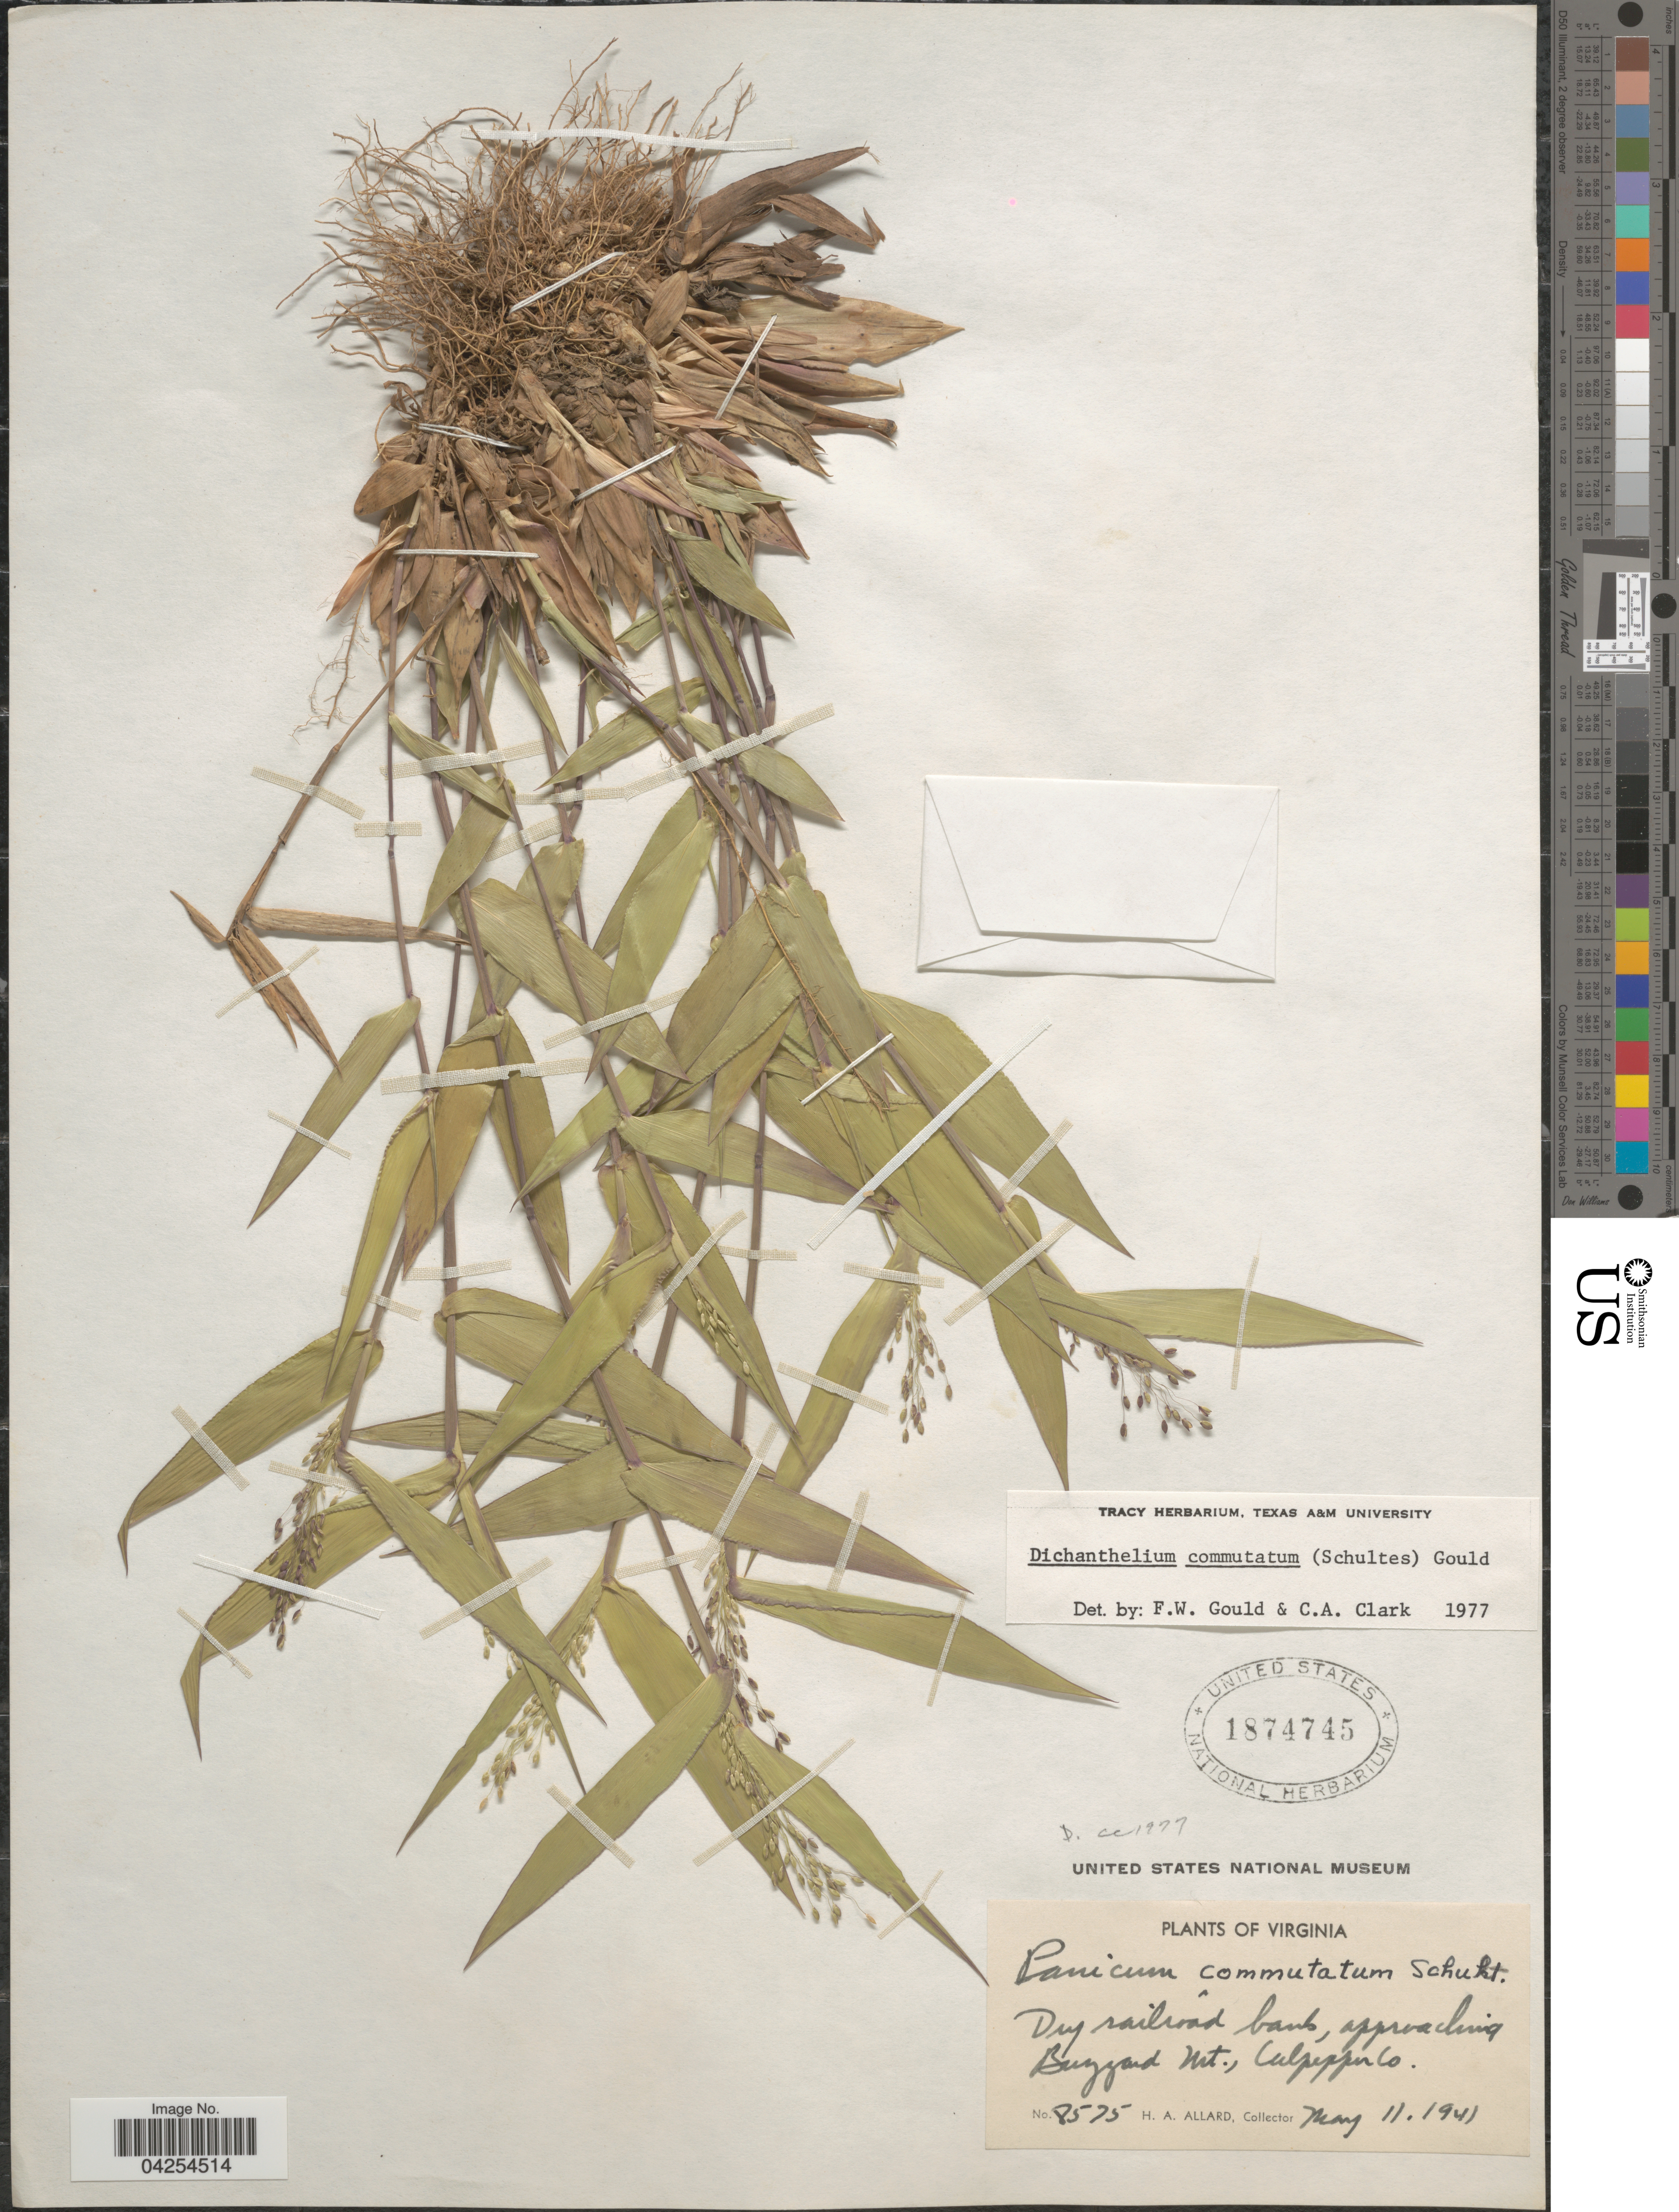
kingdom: Plantae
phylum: Tracheophyta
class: Liliopsida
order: Poales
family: Poaceae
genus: Dichanthelium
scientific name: Dichanthelium commutatum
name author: (Schult.) Gould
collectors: H. A. Allard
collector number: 8575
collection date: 1941-05-11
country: United States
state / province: Virginia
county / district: Culpeper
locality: Dry railroad banks, approaching Buggard Mt.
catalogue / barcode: US 1874745